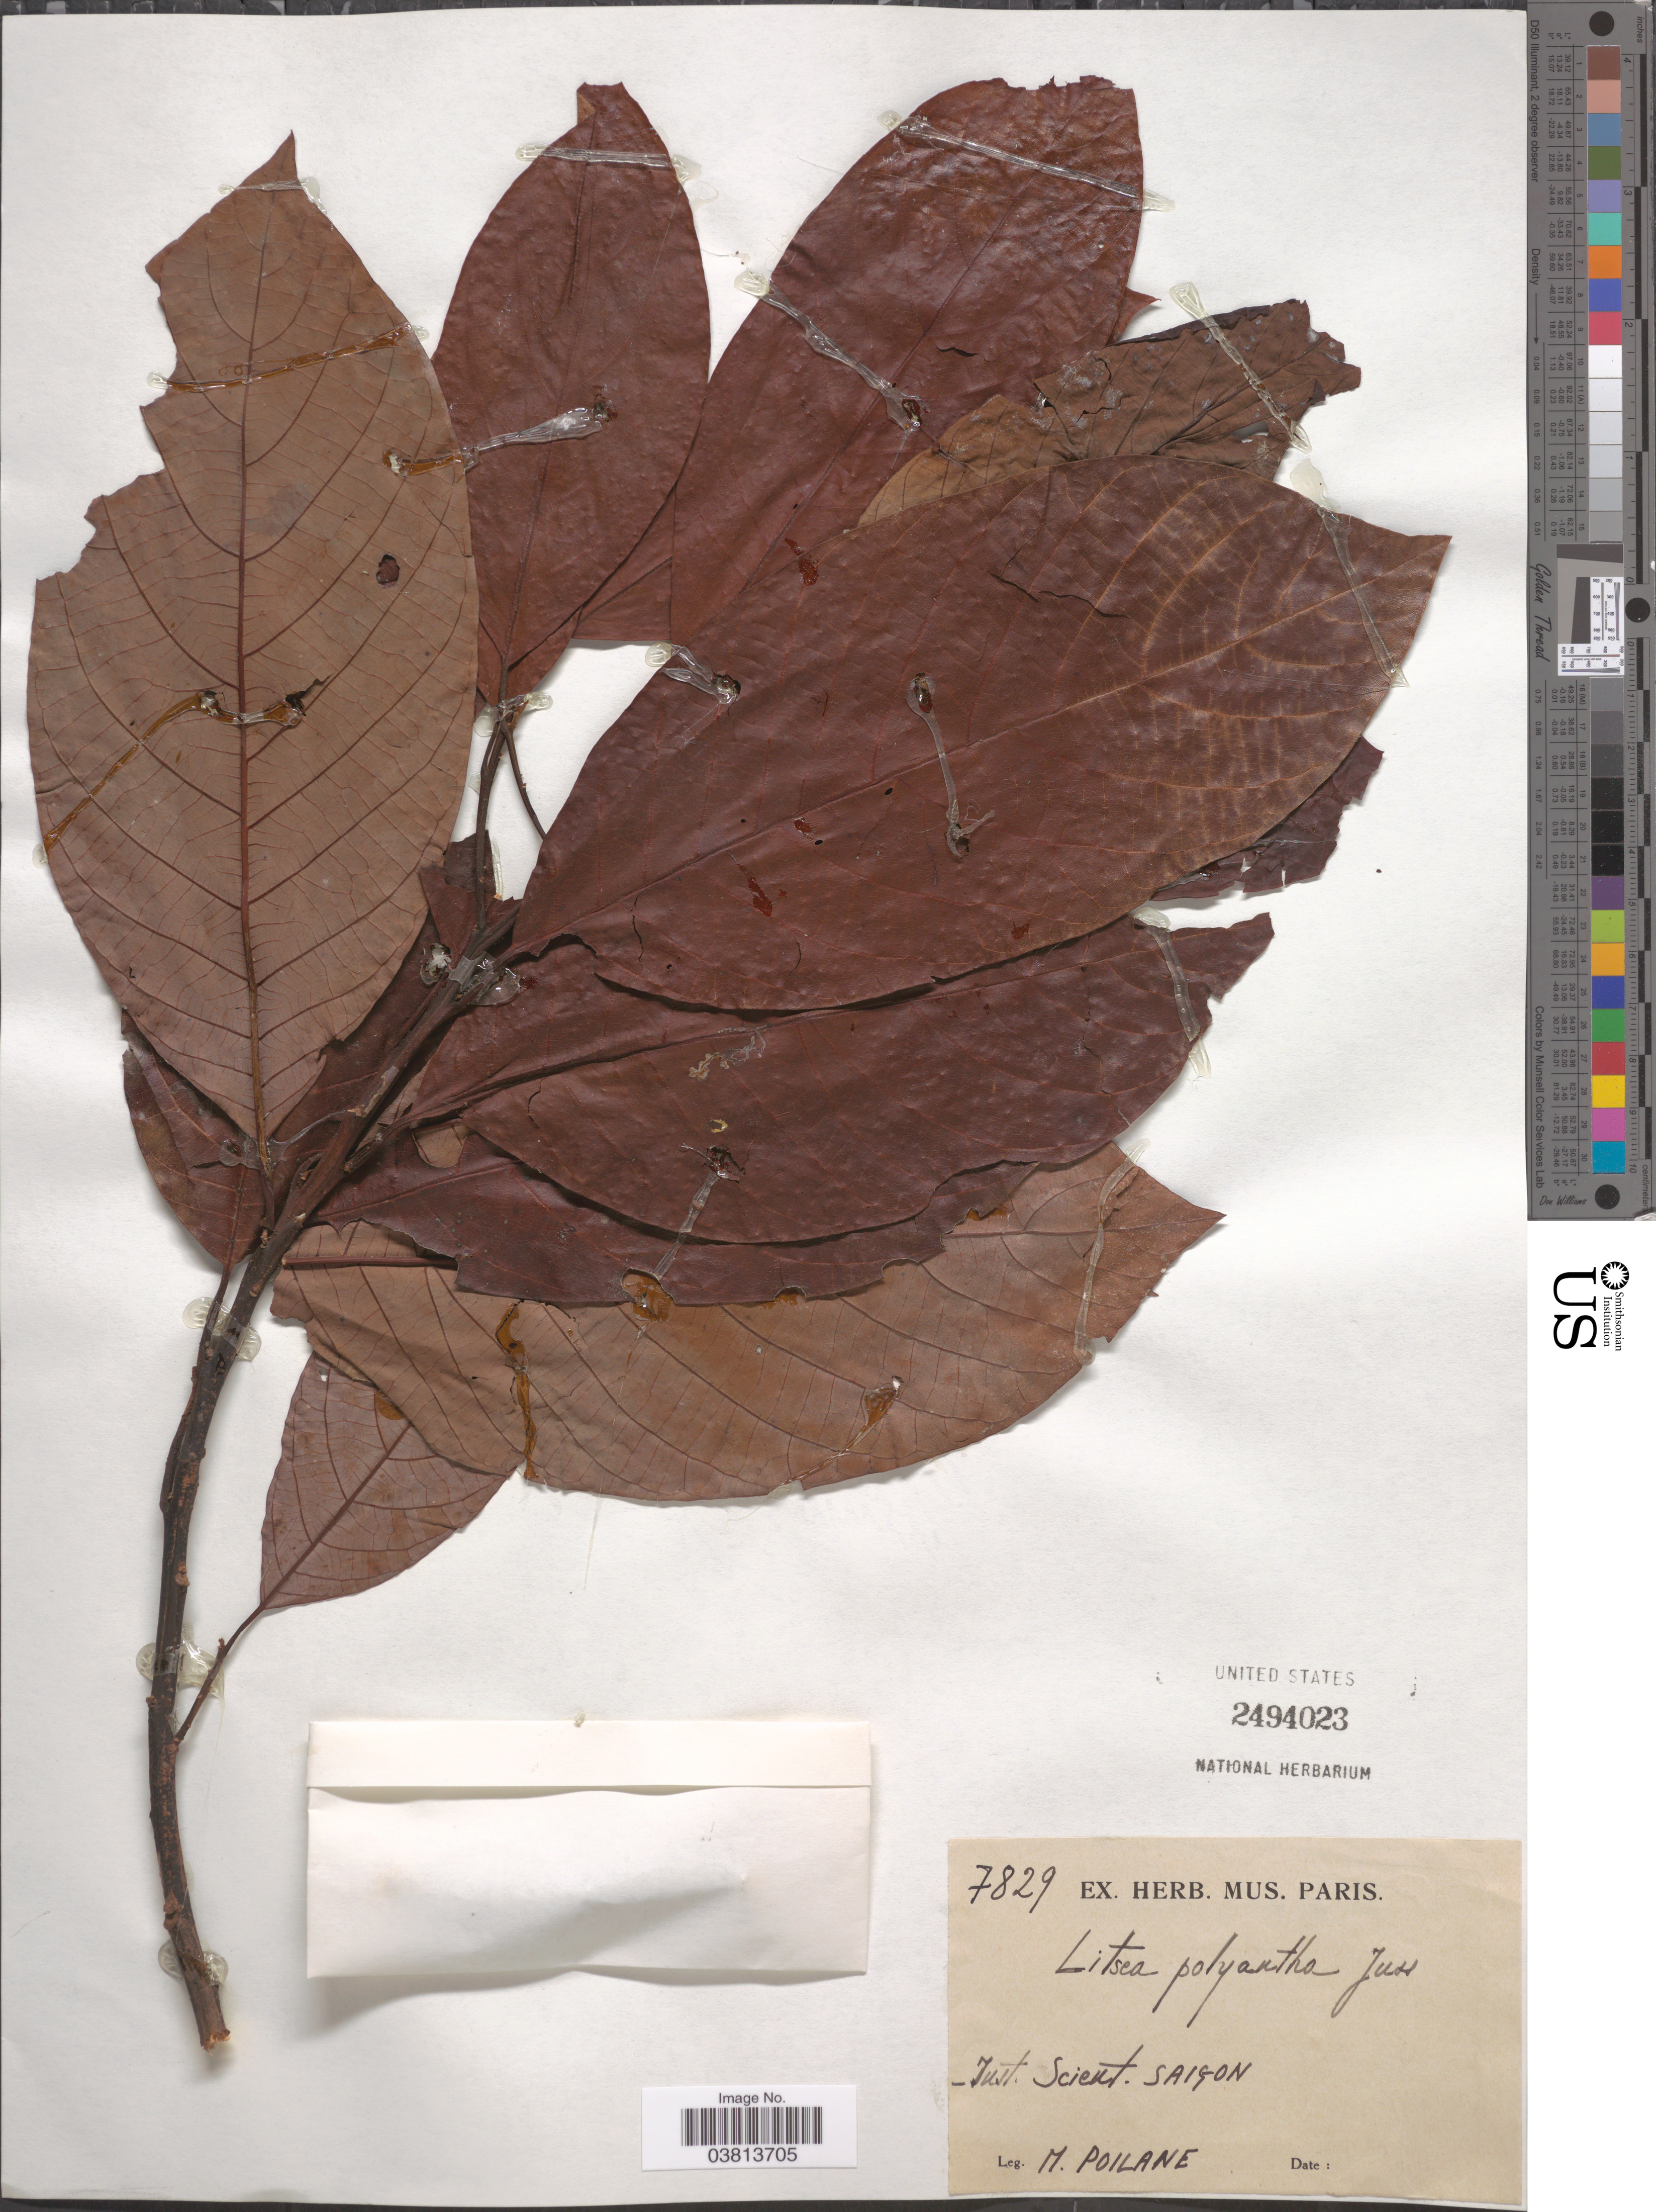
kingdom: Plantae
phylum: Tracheophyta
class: Magnoliopsida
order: Laurales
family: Lauraceae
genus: Litsea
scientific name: Litsea polyantha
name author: Juss.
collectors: M. Poilane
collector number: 7829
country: Vietnam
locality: Inst. Scient. Saigon.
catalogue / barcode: US 2494023